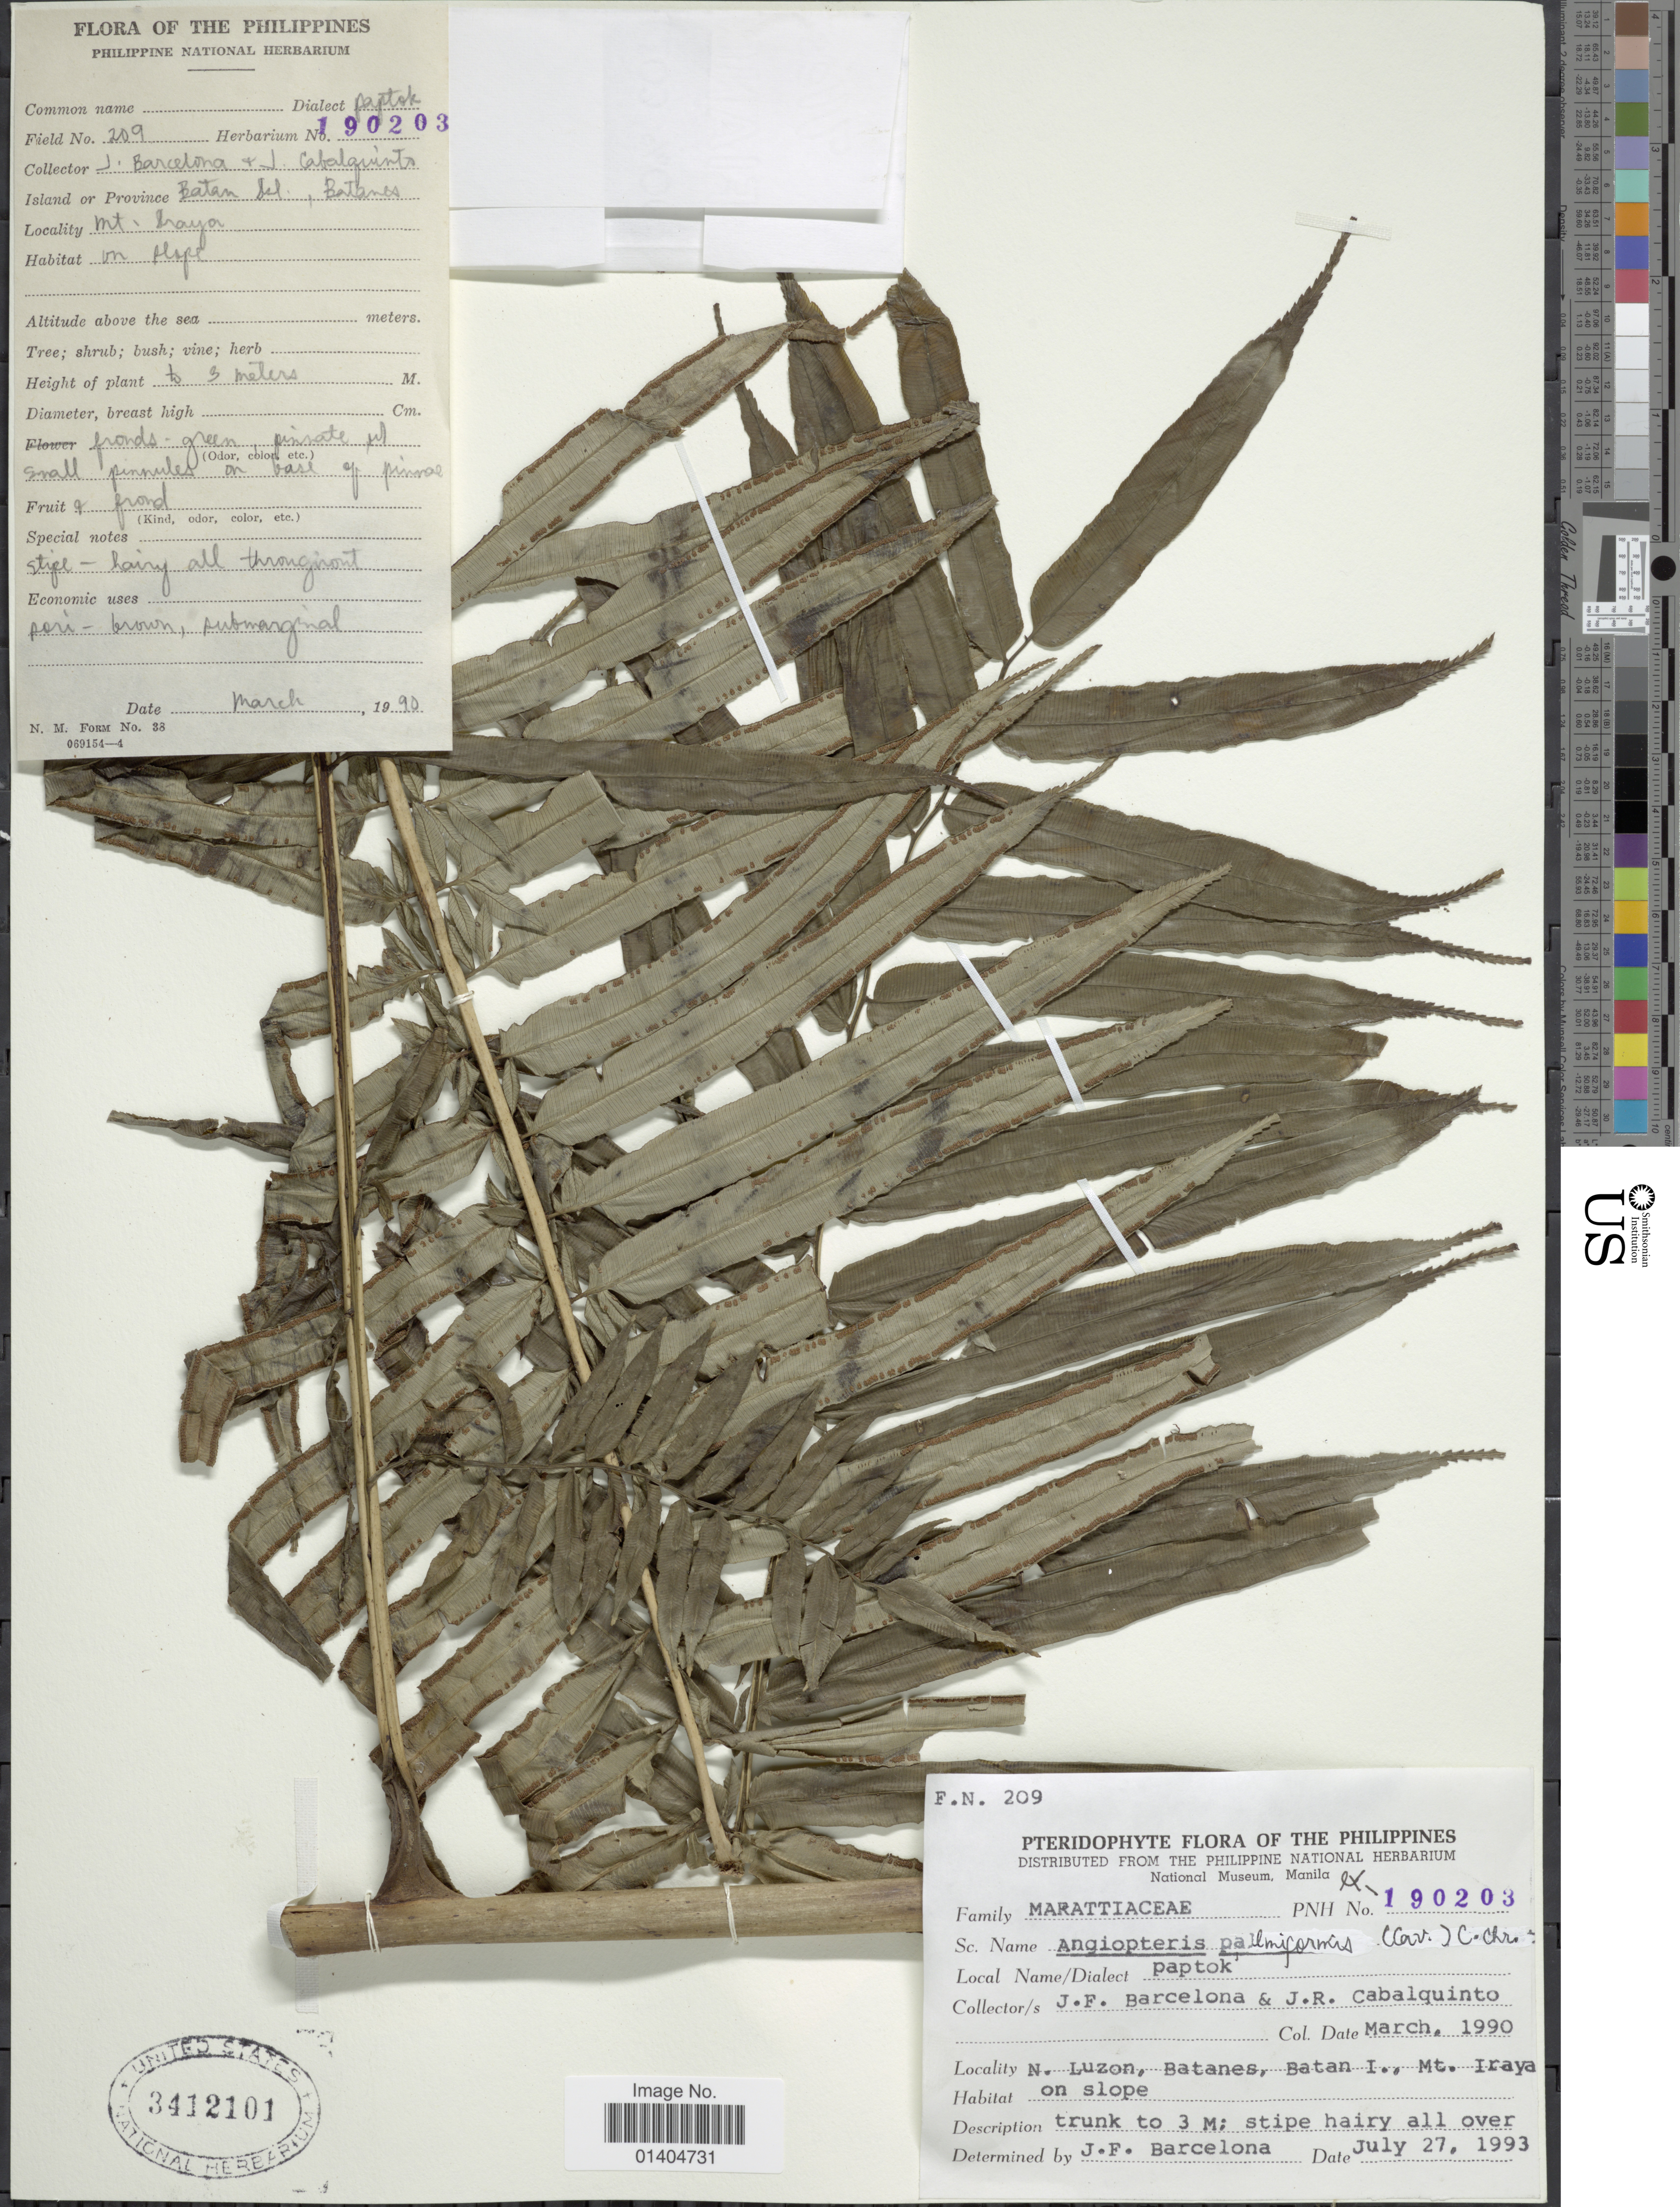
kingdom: Plantae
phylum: Tracheophyta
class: Polypodiopsida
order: Marattiales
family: Marattiaceae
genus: Angiopteris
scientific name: Angiopteris evecta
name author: (G. Forst.) Hoffm.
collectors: J. F. Barcelona & J. Cabalquinto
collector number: PNH 190203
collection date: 1990-03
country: Philippines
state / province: Cagayan Valley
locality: N. Luzon, Batanes, Batan I., Mt. Iraya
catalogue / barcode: US 3412101